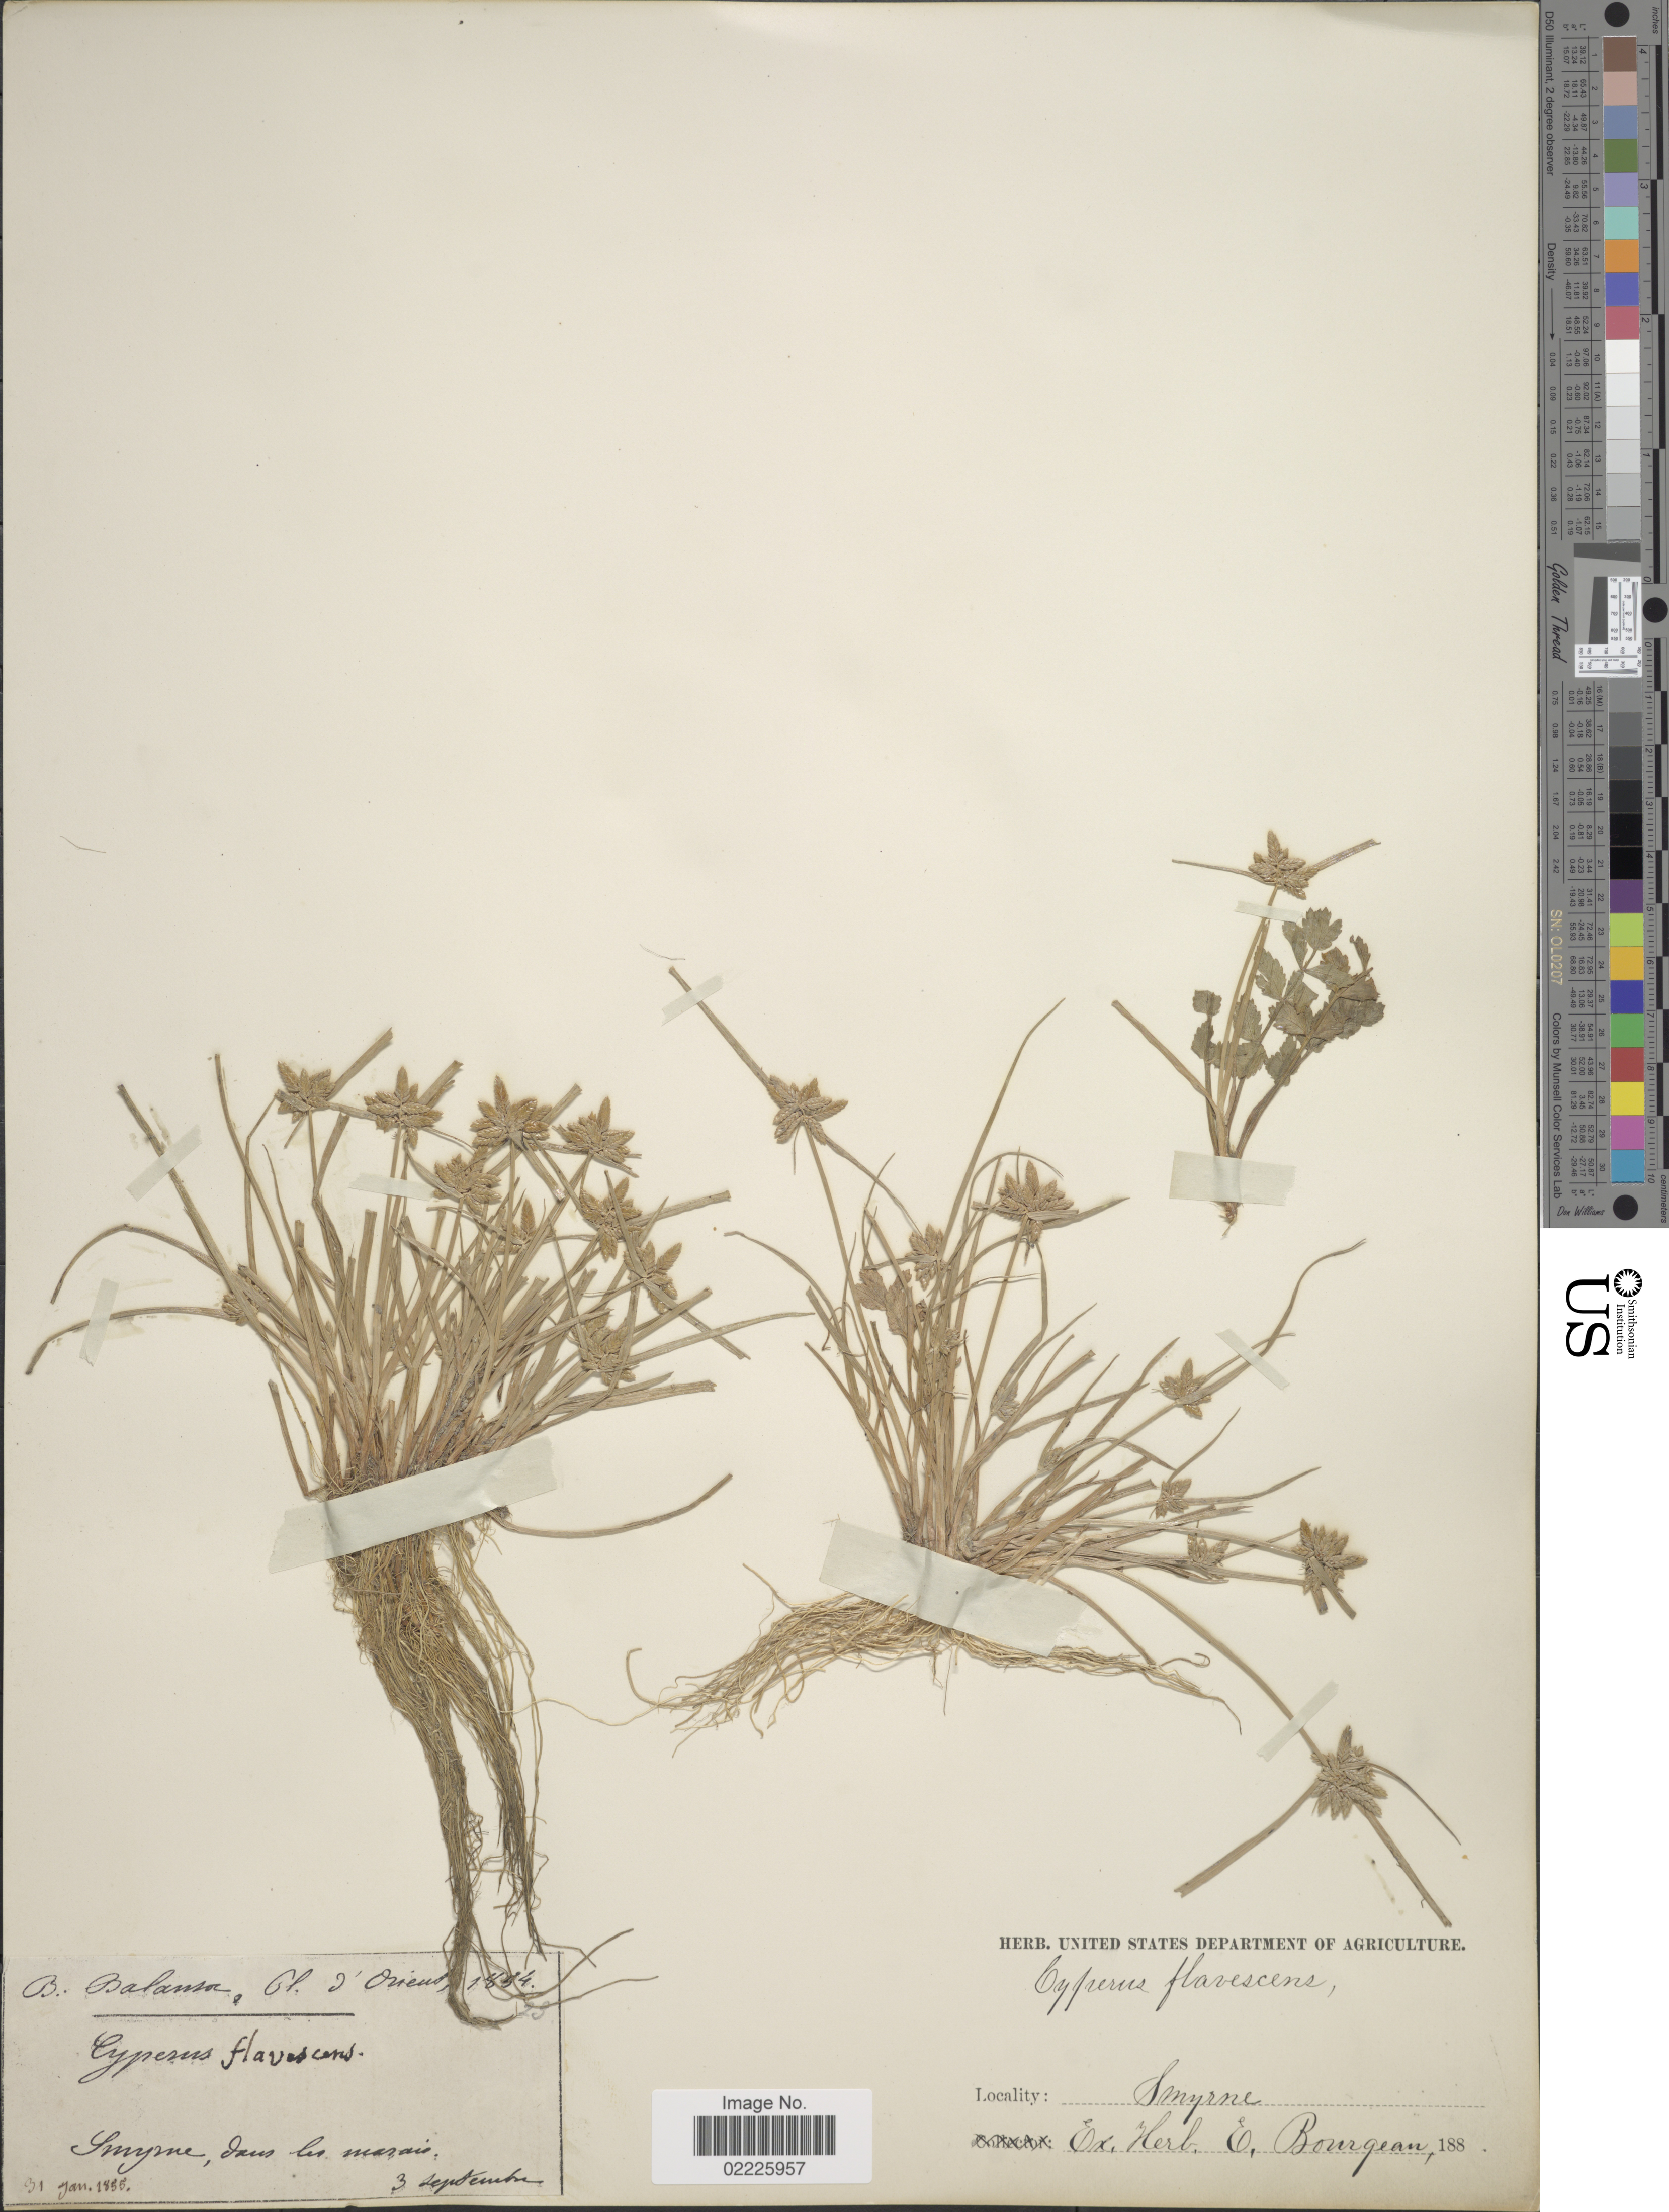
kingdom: Plantae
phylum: Tracheophyta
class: Liliopsida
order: Poales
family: Cyperaceae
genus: Cyperus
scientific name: Cyperus flavescens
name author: L.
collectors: B. Balansa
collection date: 1894-09-03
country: Turkey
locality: Smurne, dans les marais, Pl. d'Orient